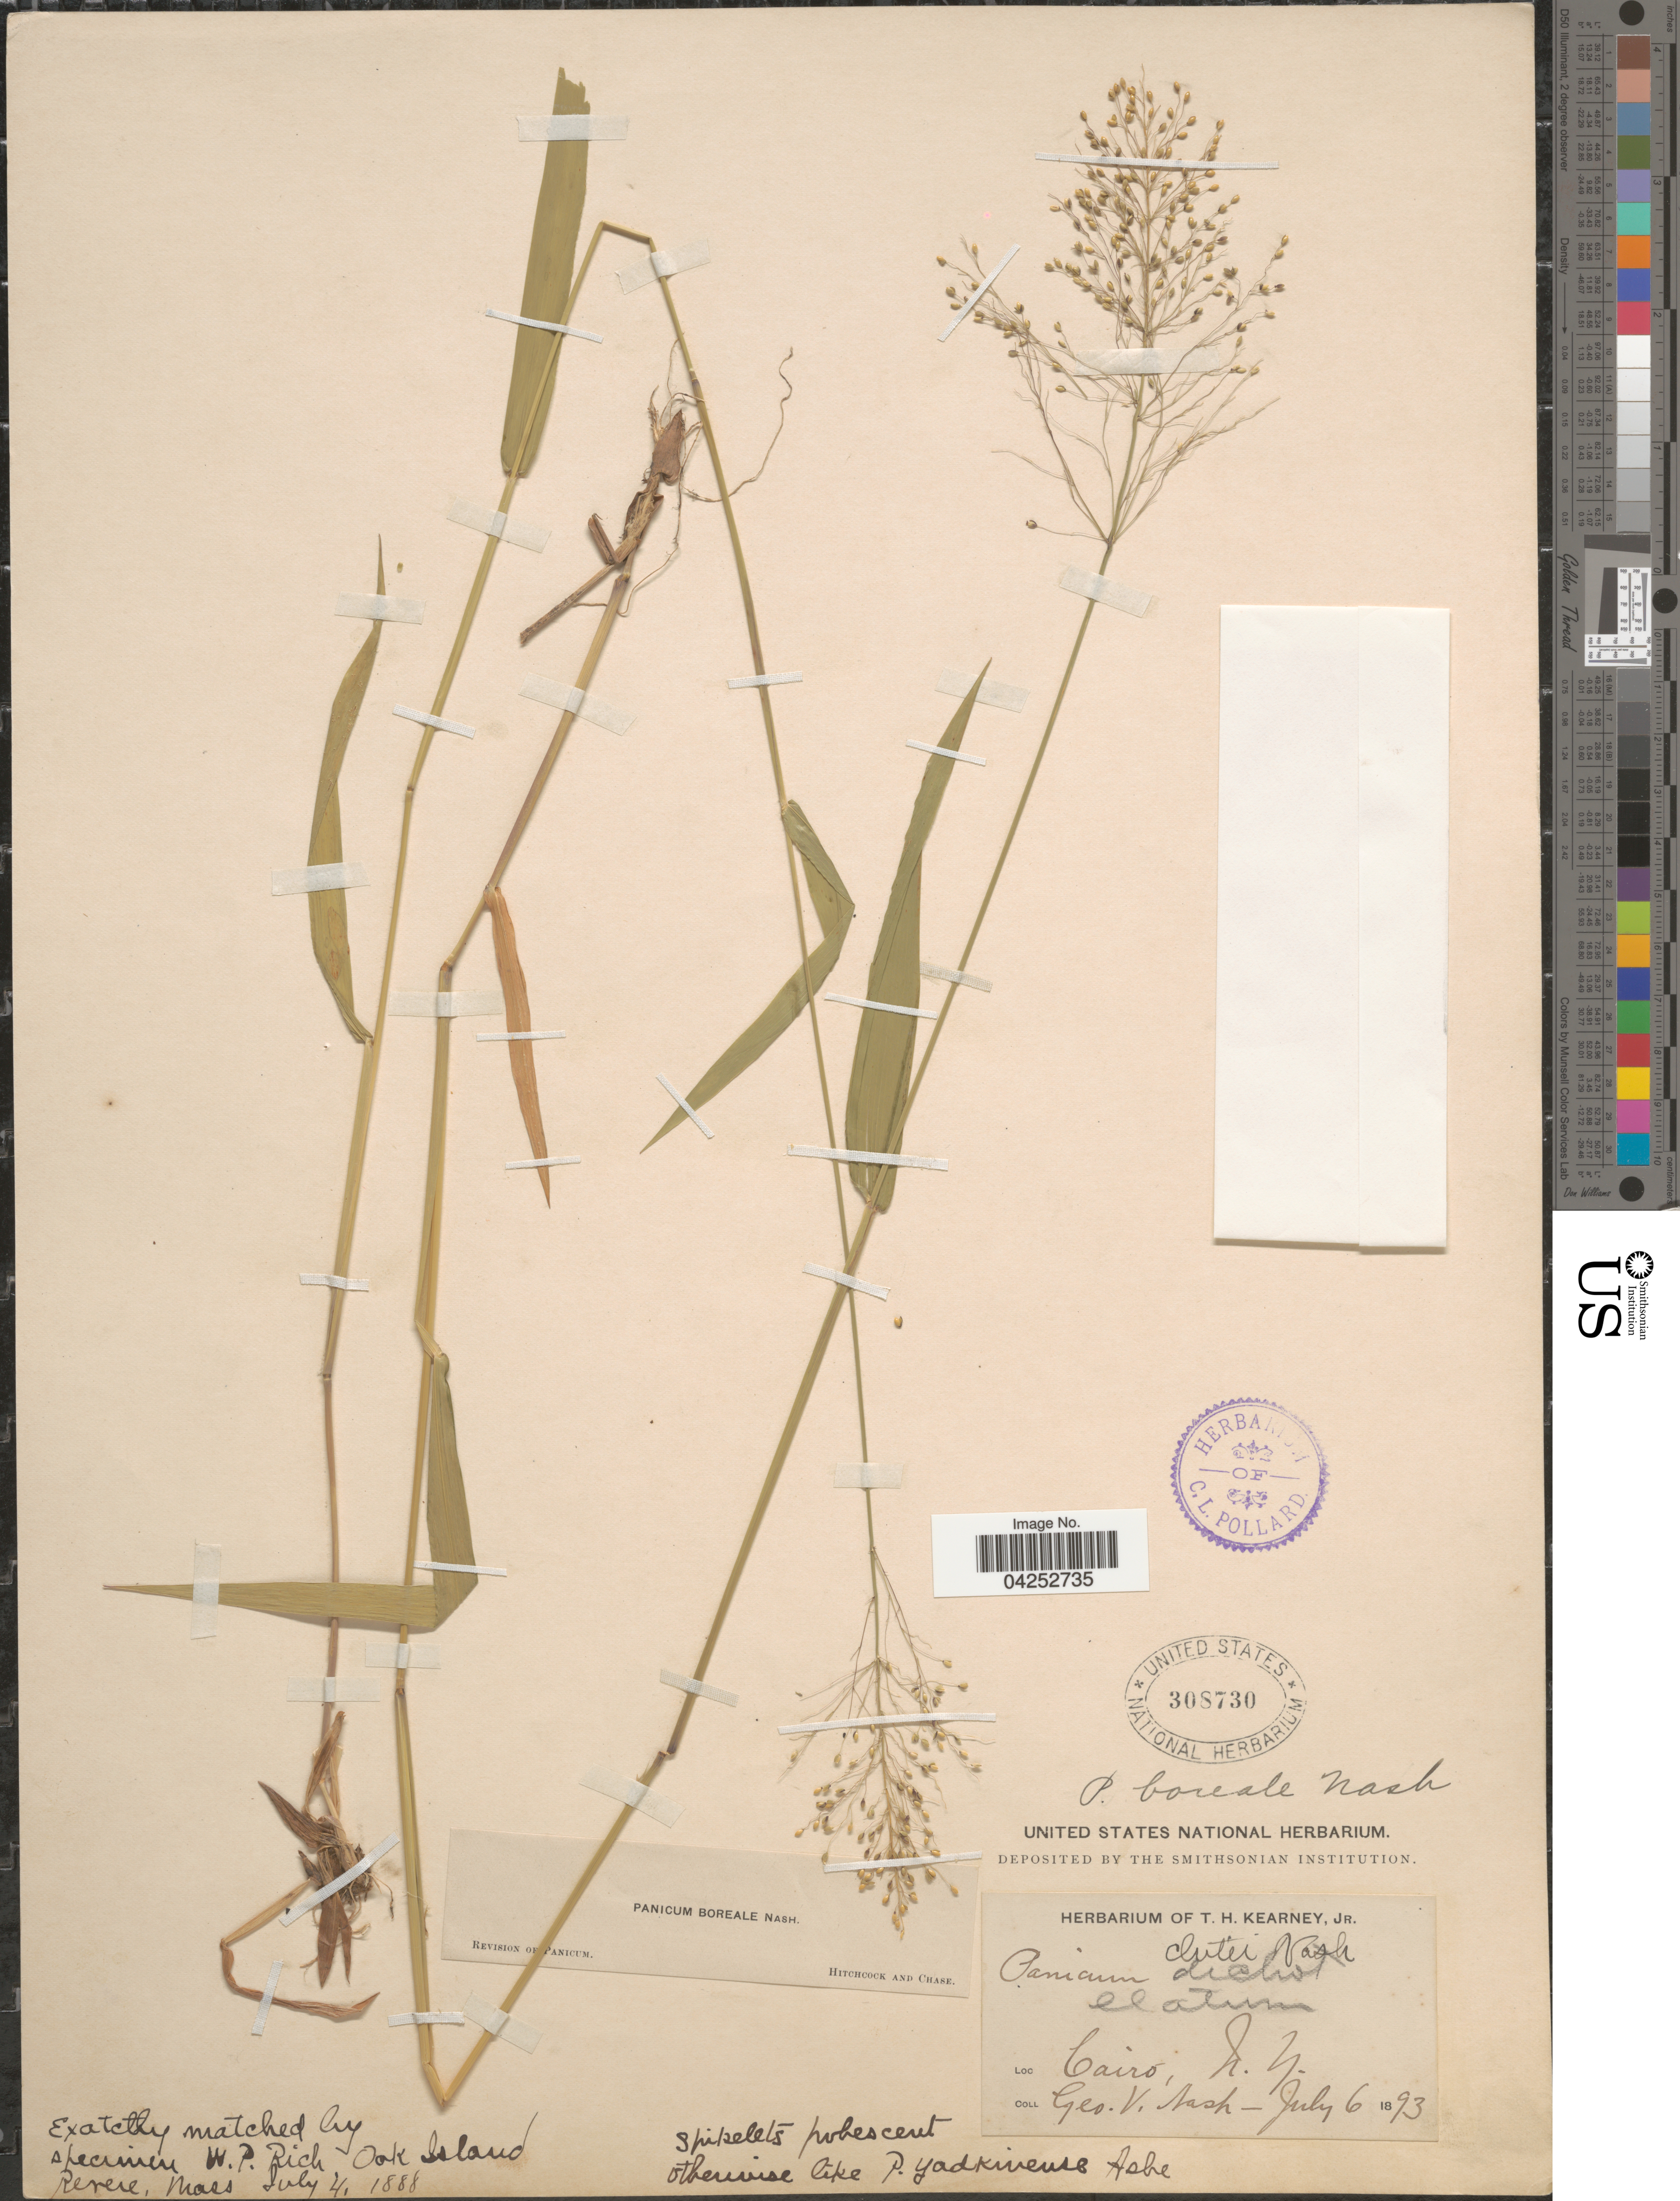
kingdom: Plantae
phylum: Tracheophyta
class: Liliopsida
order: Poales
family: Poaceae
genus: Dichanthelium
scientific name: Dichanthelium boreale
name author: (Nash) Freckmann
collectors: G. V. Nash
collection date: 1893-07-06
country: United States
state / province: New York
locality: Cairo.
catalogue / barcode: US 308730